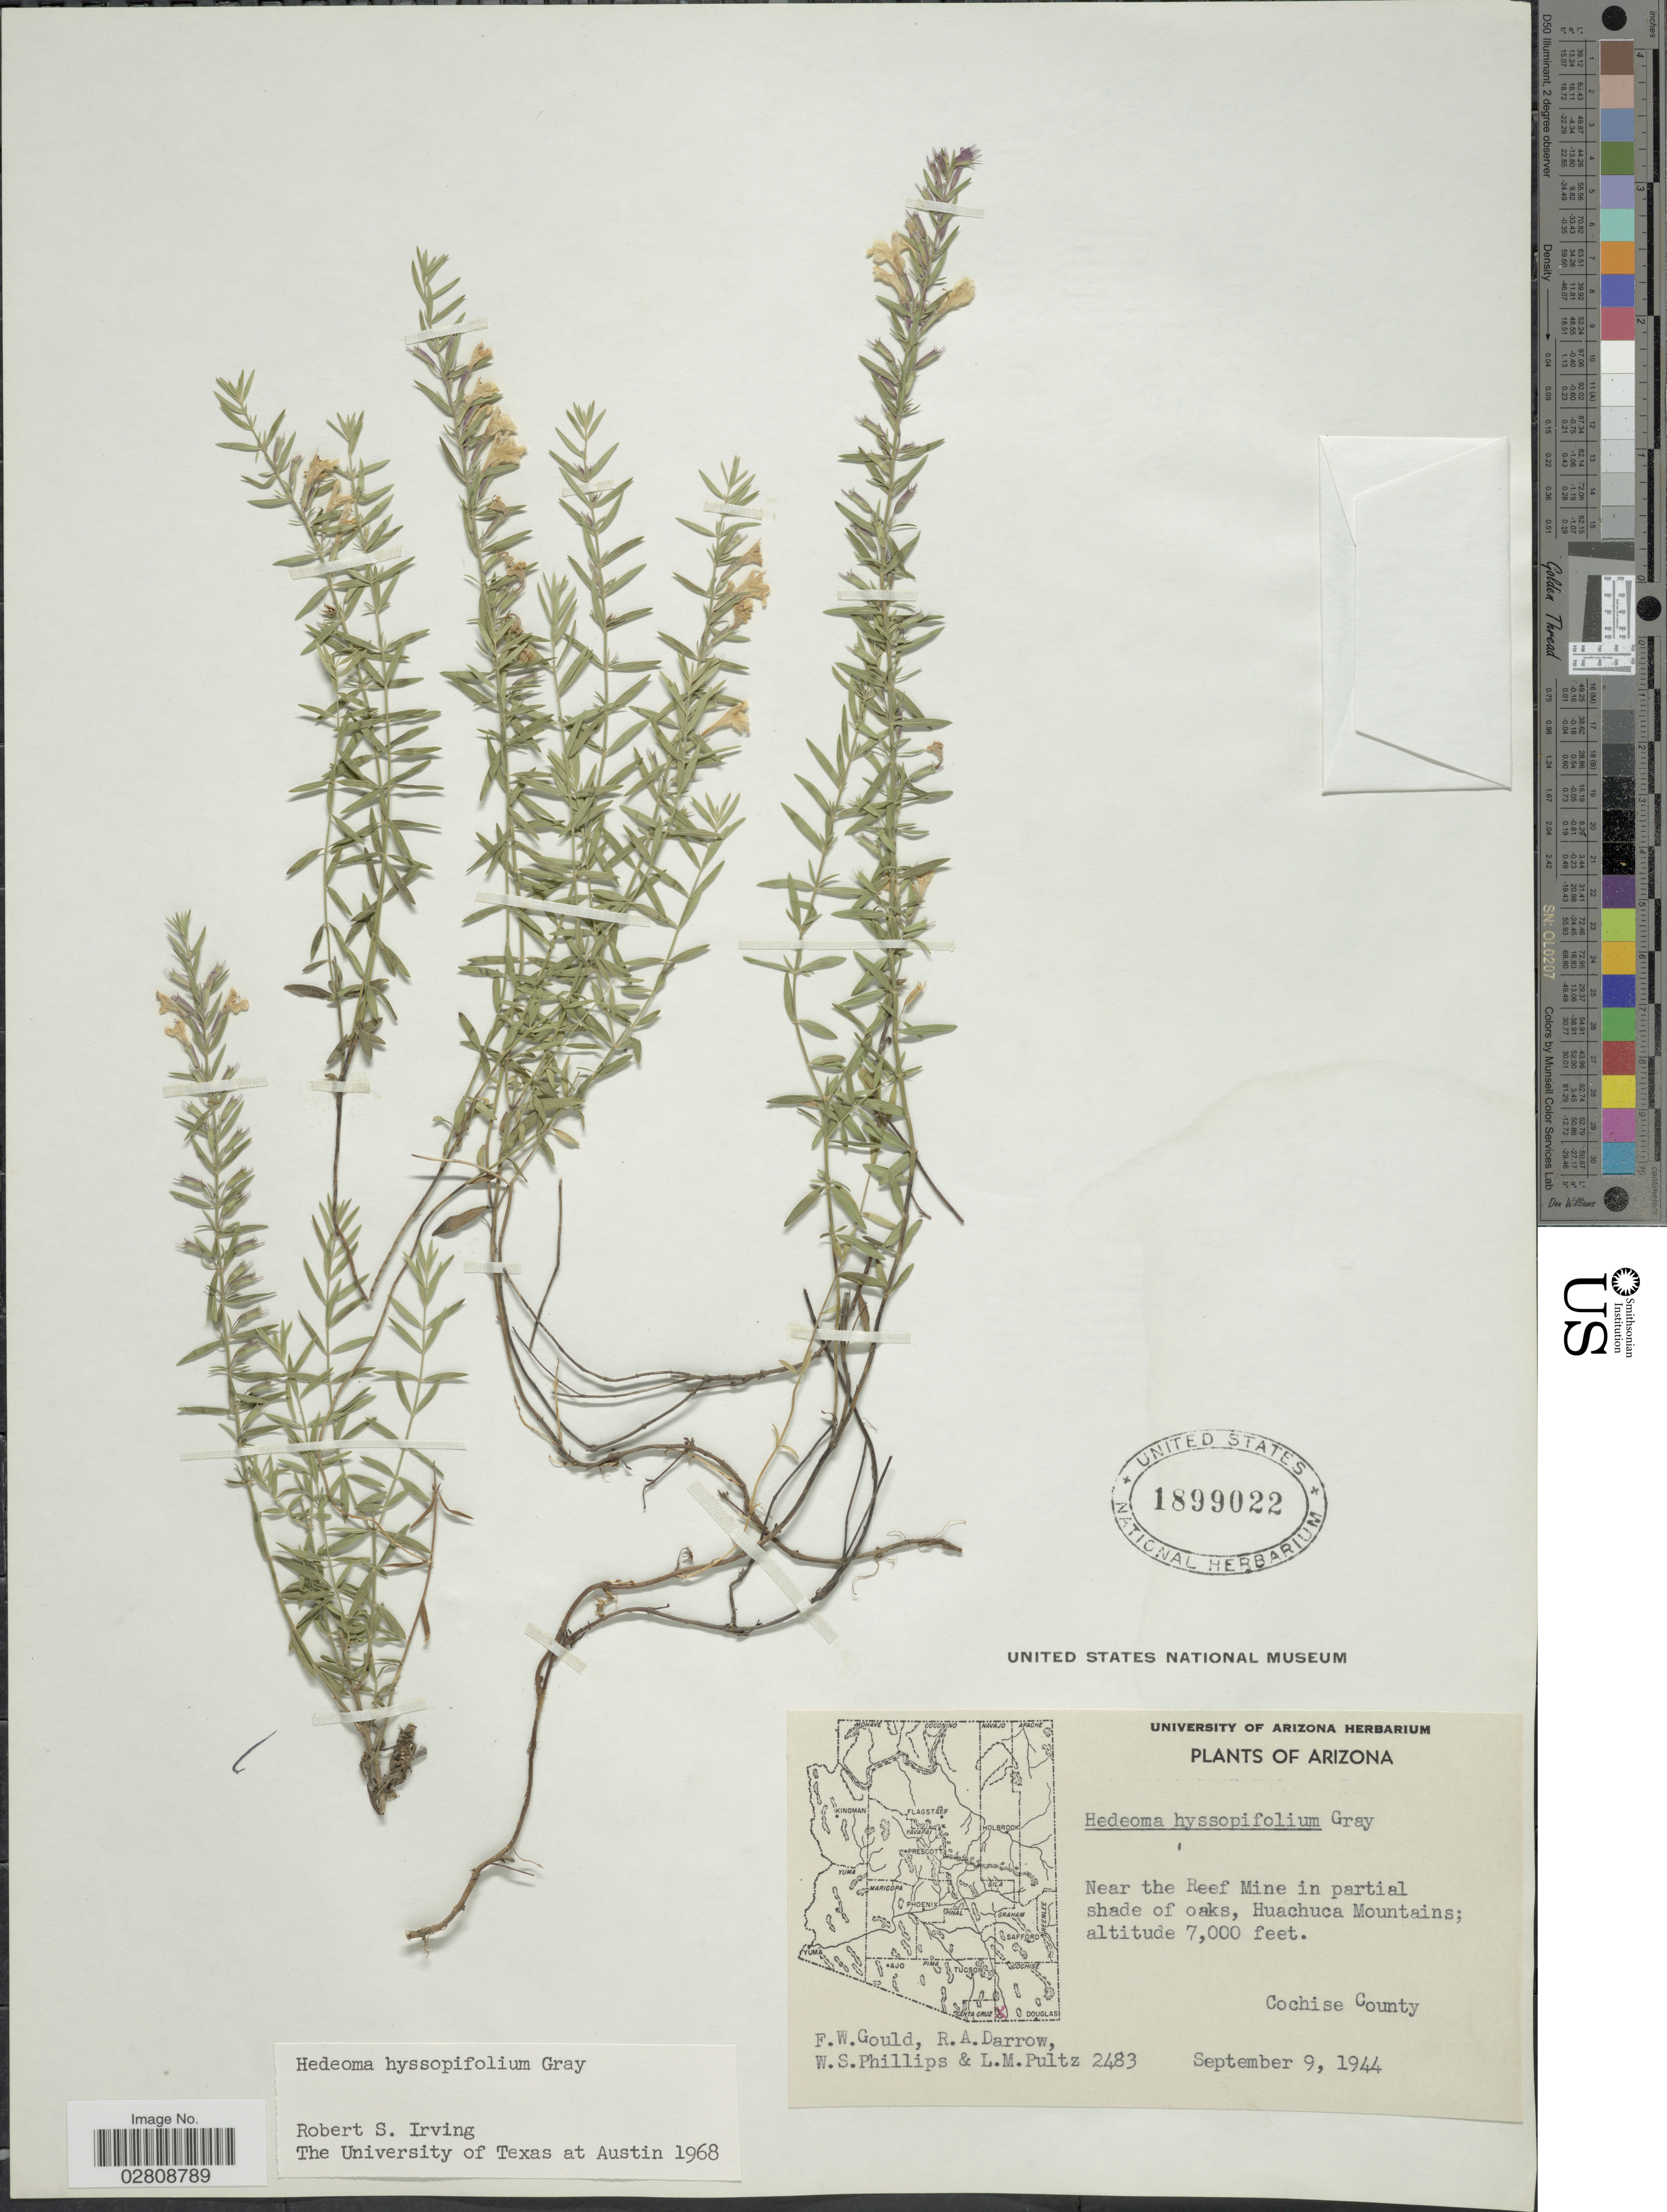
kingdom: Plantae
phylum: Tracheophyta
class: Magnoliopsida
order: Lamiales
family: Lamiaceae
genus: Hedeoma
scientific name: Hedeoma hyssopifolia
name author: A. Gray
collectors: F. W. Gould, R. A. Darrow, W. S. Phillips & L. Pultz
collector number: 2483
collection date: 1944-09-09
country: United States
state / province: Arizona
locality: Near the Reef Mine in partial shade of oaks, Huachuca Mountains; Cochise County.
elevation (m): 2134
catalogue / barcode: US 1899022